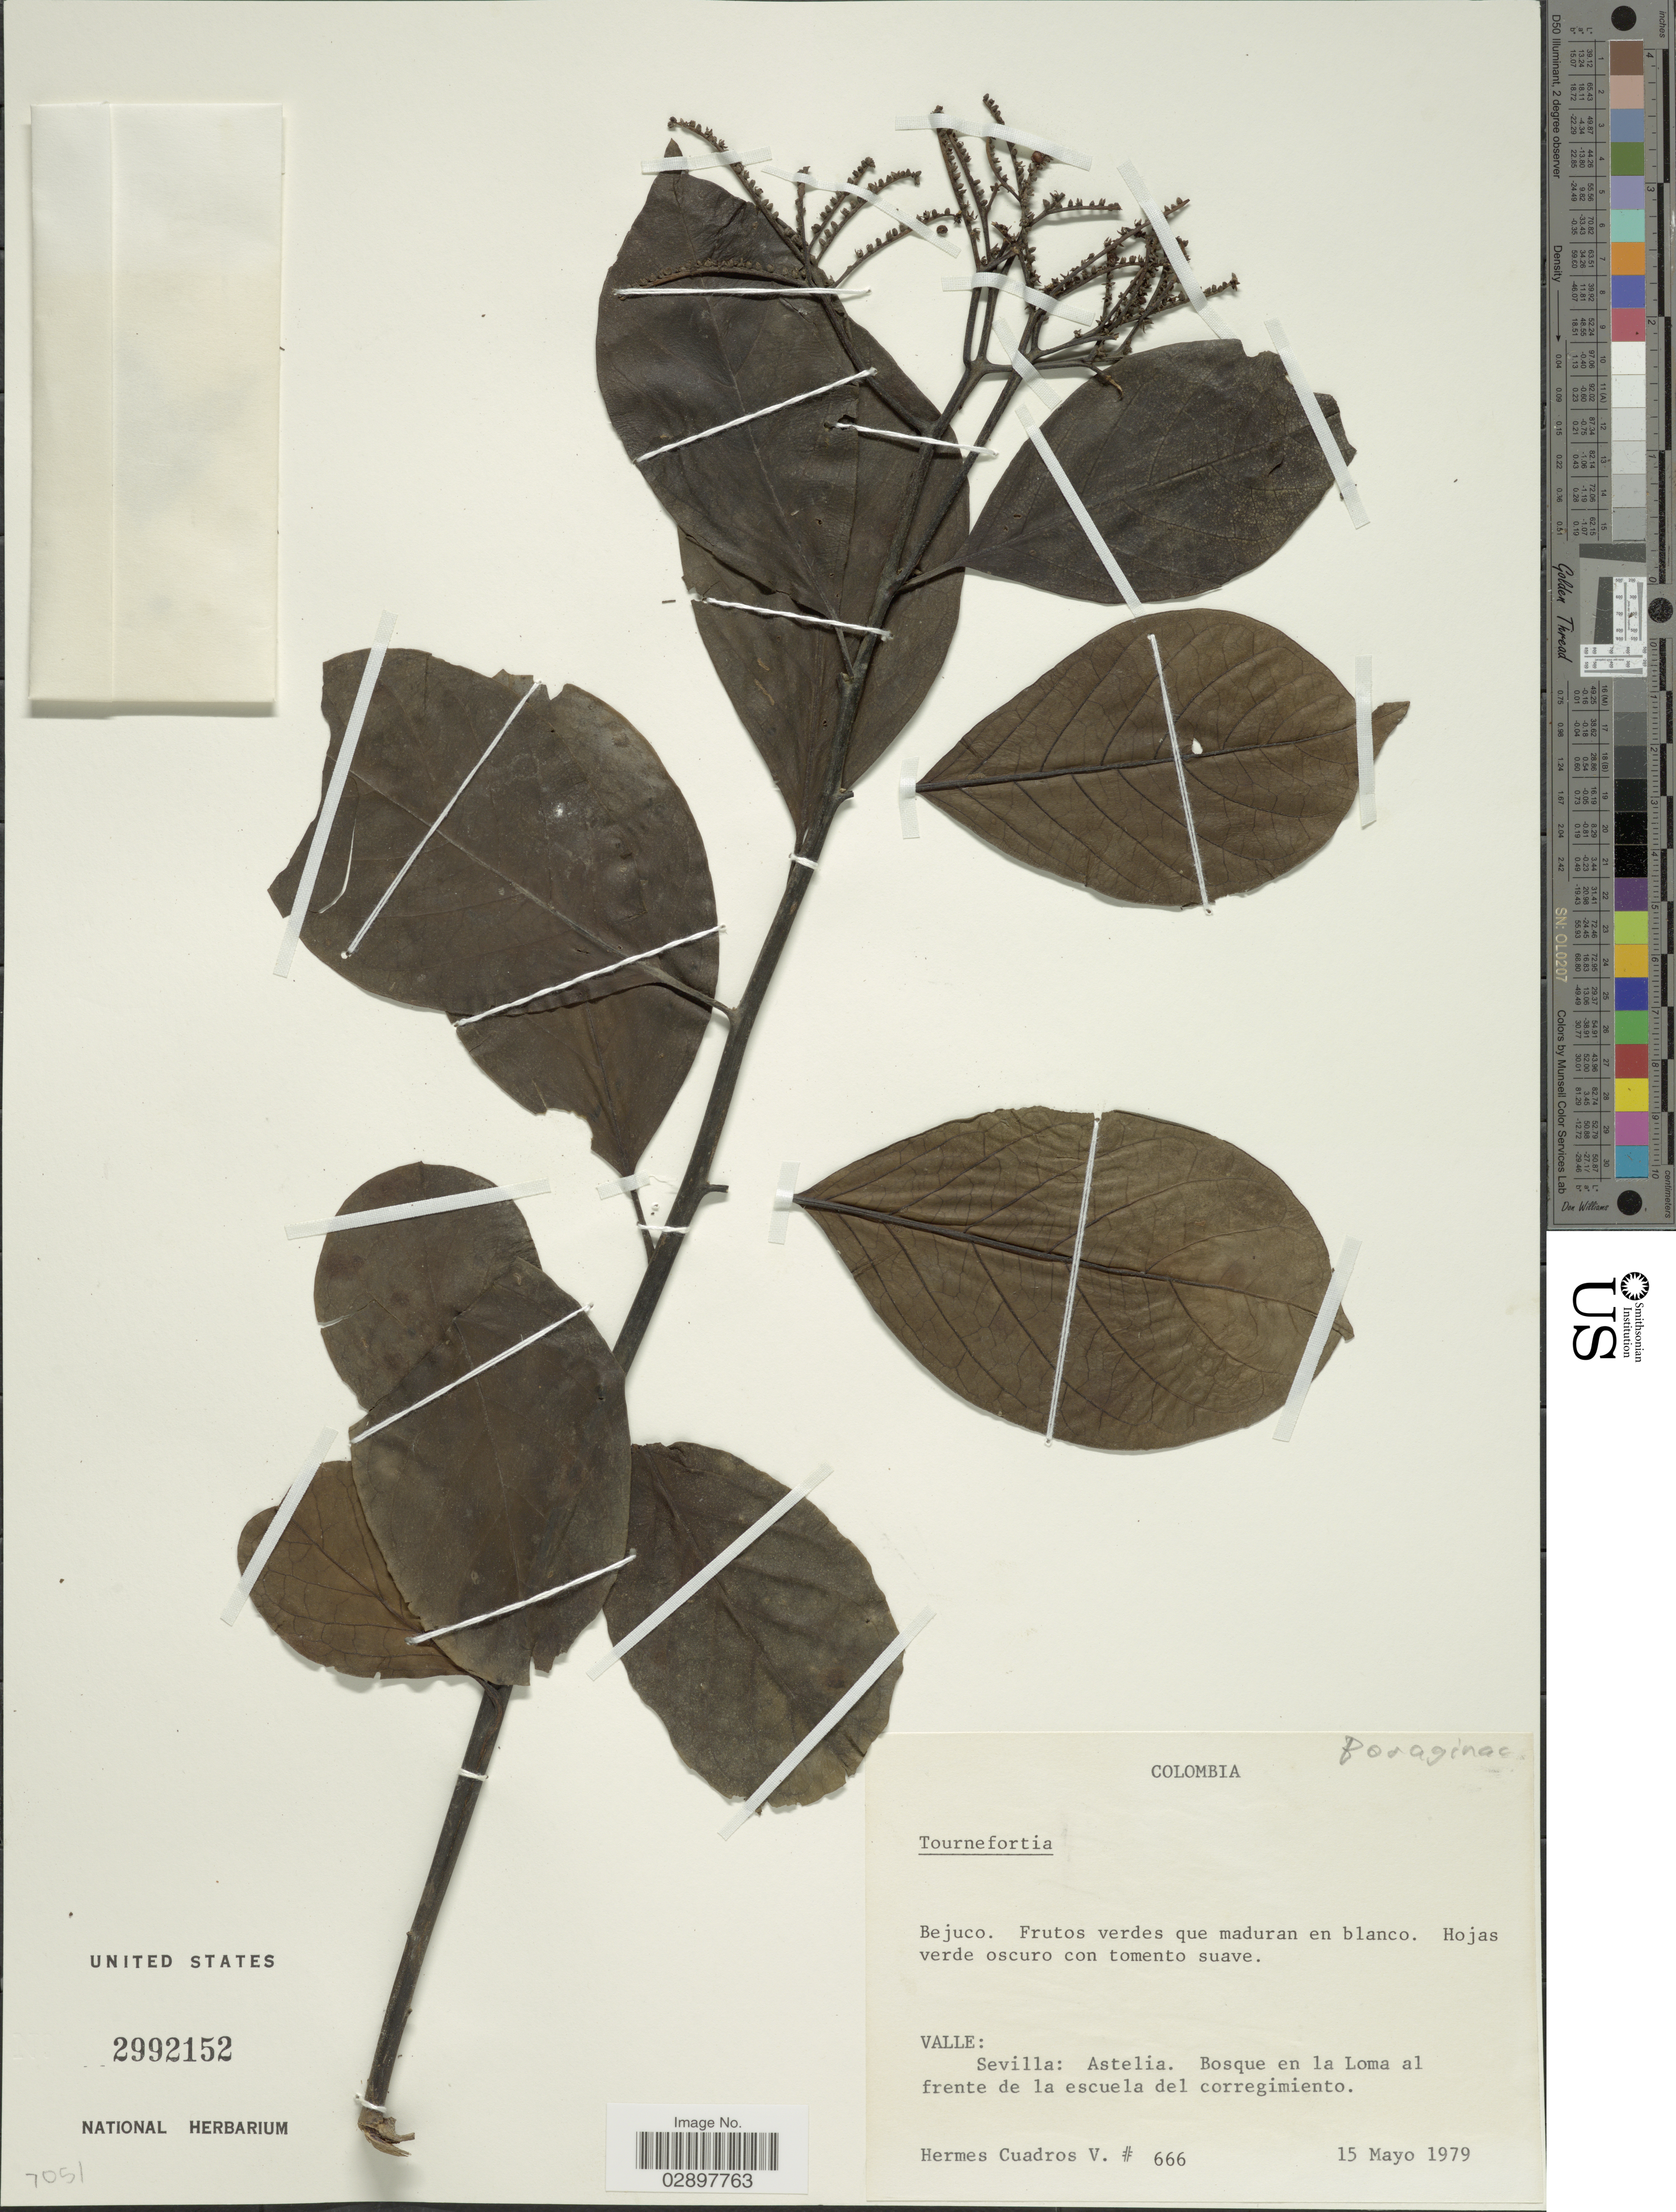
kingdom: Plantae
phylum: Tracheophyta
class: Magnoliopsida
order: Boraginales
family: Heliotropiaceae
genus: Tournefortia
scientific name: Tournefortia sp.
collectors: H. Cuadros V.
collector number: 666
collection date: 1979-05-15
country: Colombia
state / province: Valle del Cauca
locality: Valle: Sevilla: Astelia. Bosque en la Loma al frente de la escuela del corrigimiento.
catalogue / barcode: US 2992152